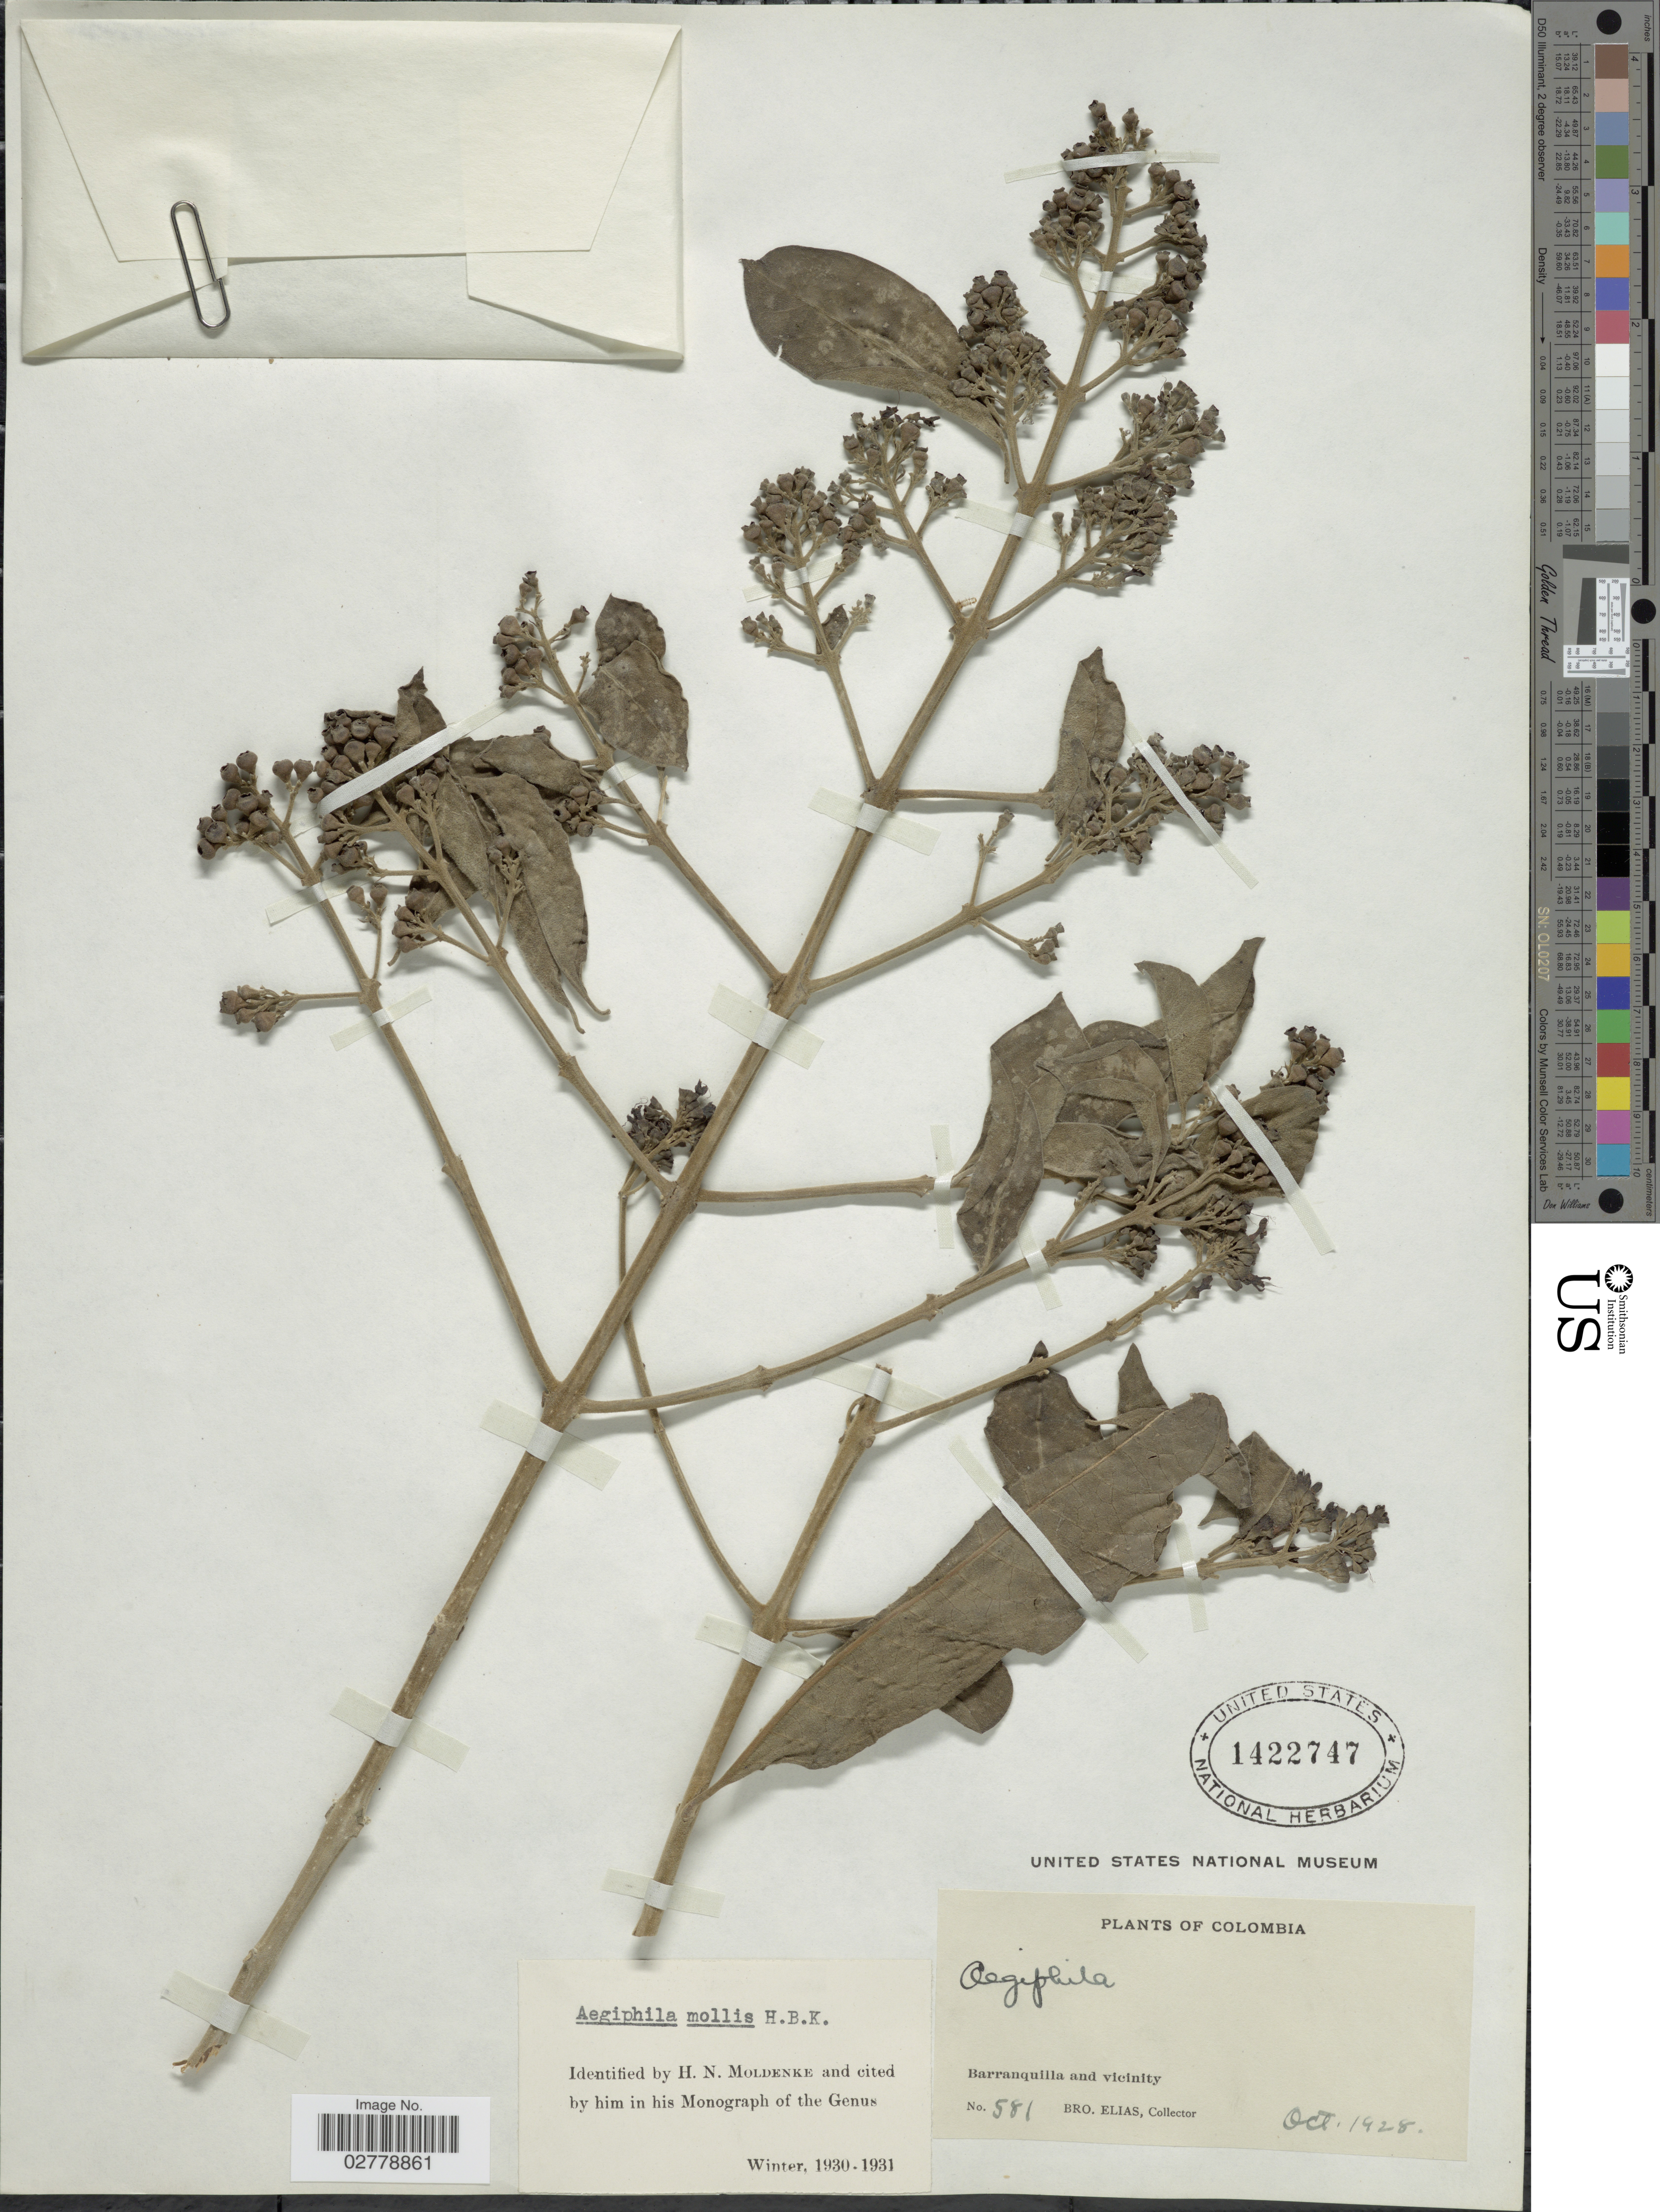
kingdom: Plantae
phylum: Tracheophyta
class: Magnoliopsida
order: Lamiales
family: Lamiaceae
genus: Aegiphila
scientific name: Aegiphila mollis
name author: Kunth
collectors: Bro. Elias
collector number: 581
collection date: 1928-10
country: Colombia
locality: Barranquilla and vicinity.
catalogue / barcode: US 1422747